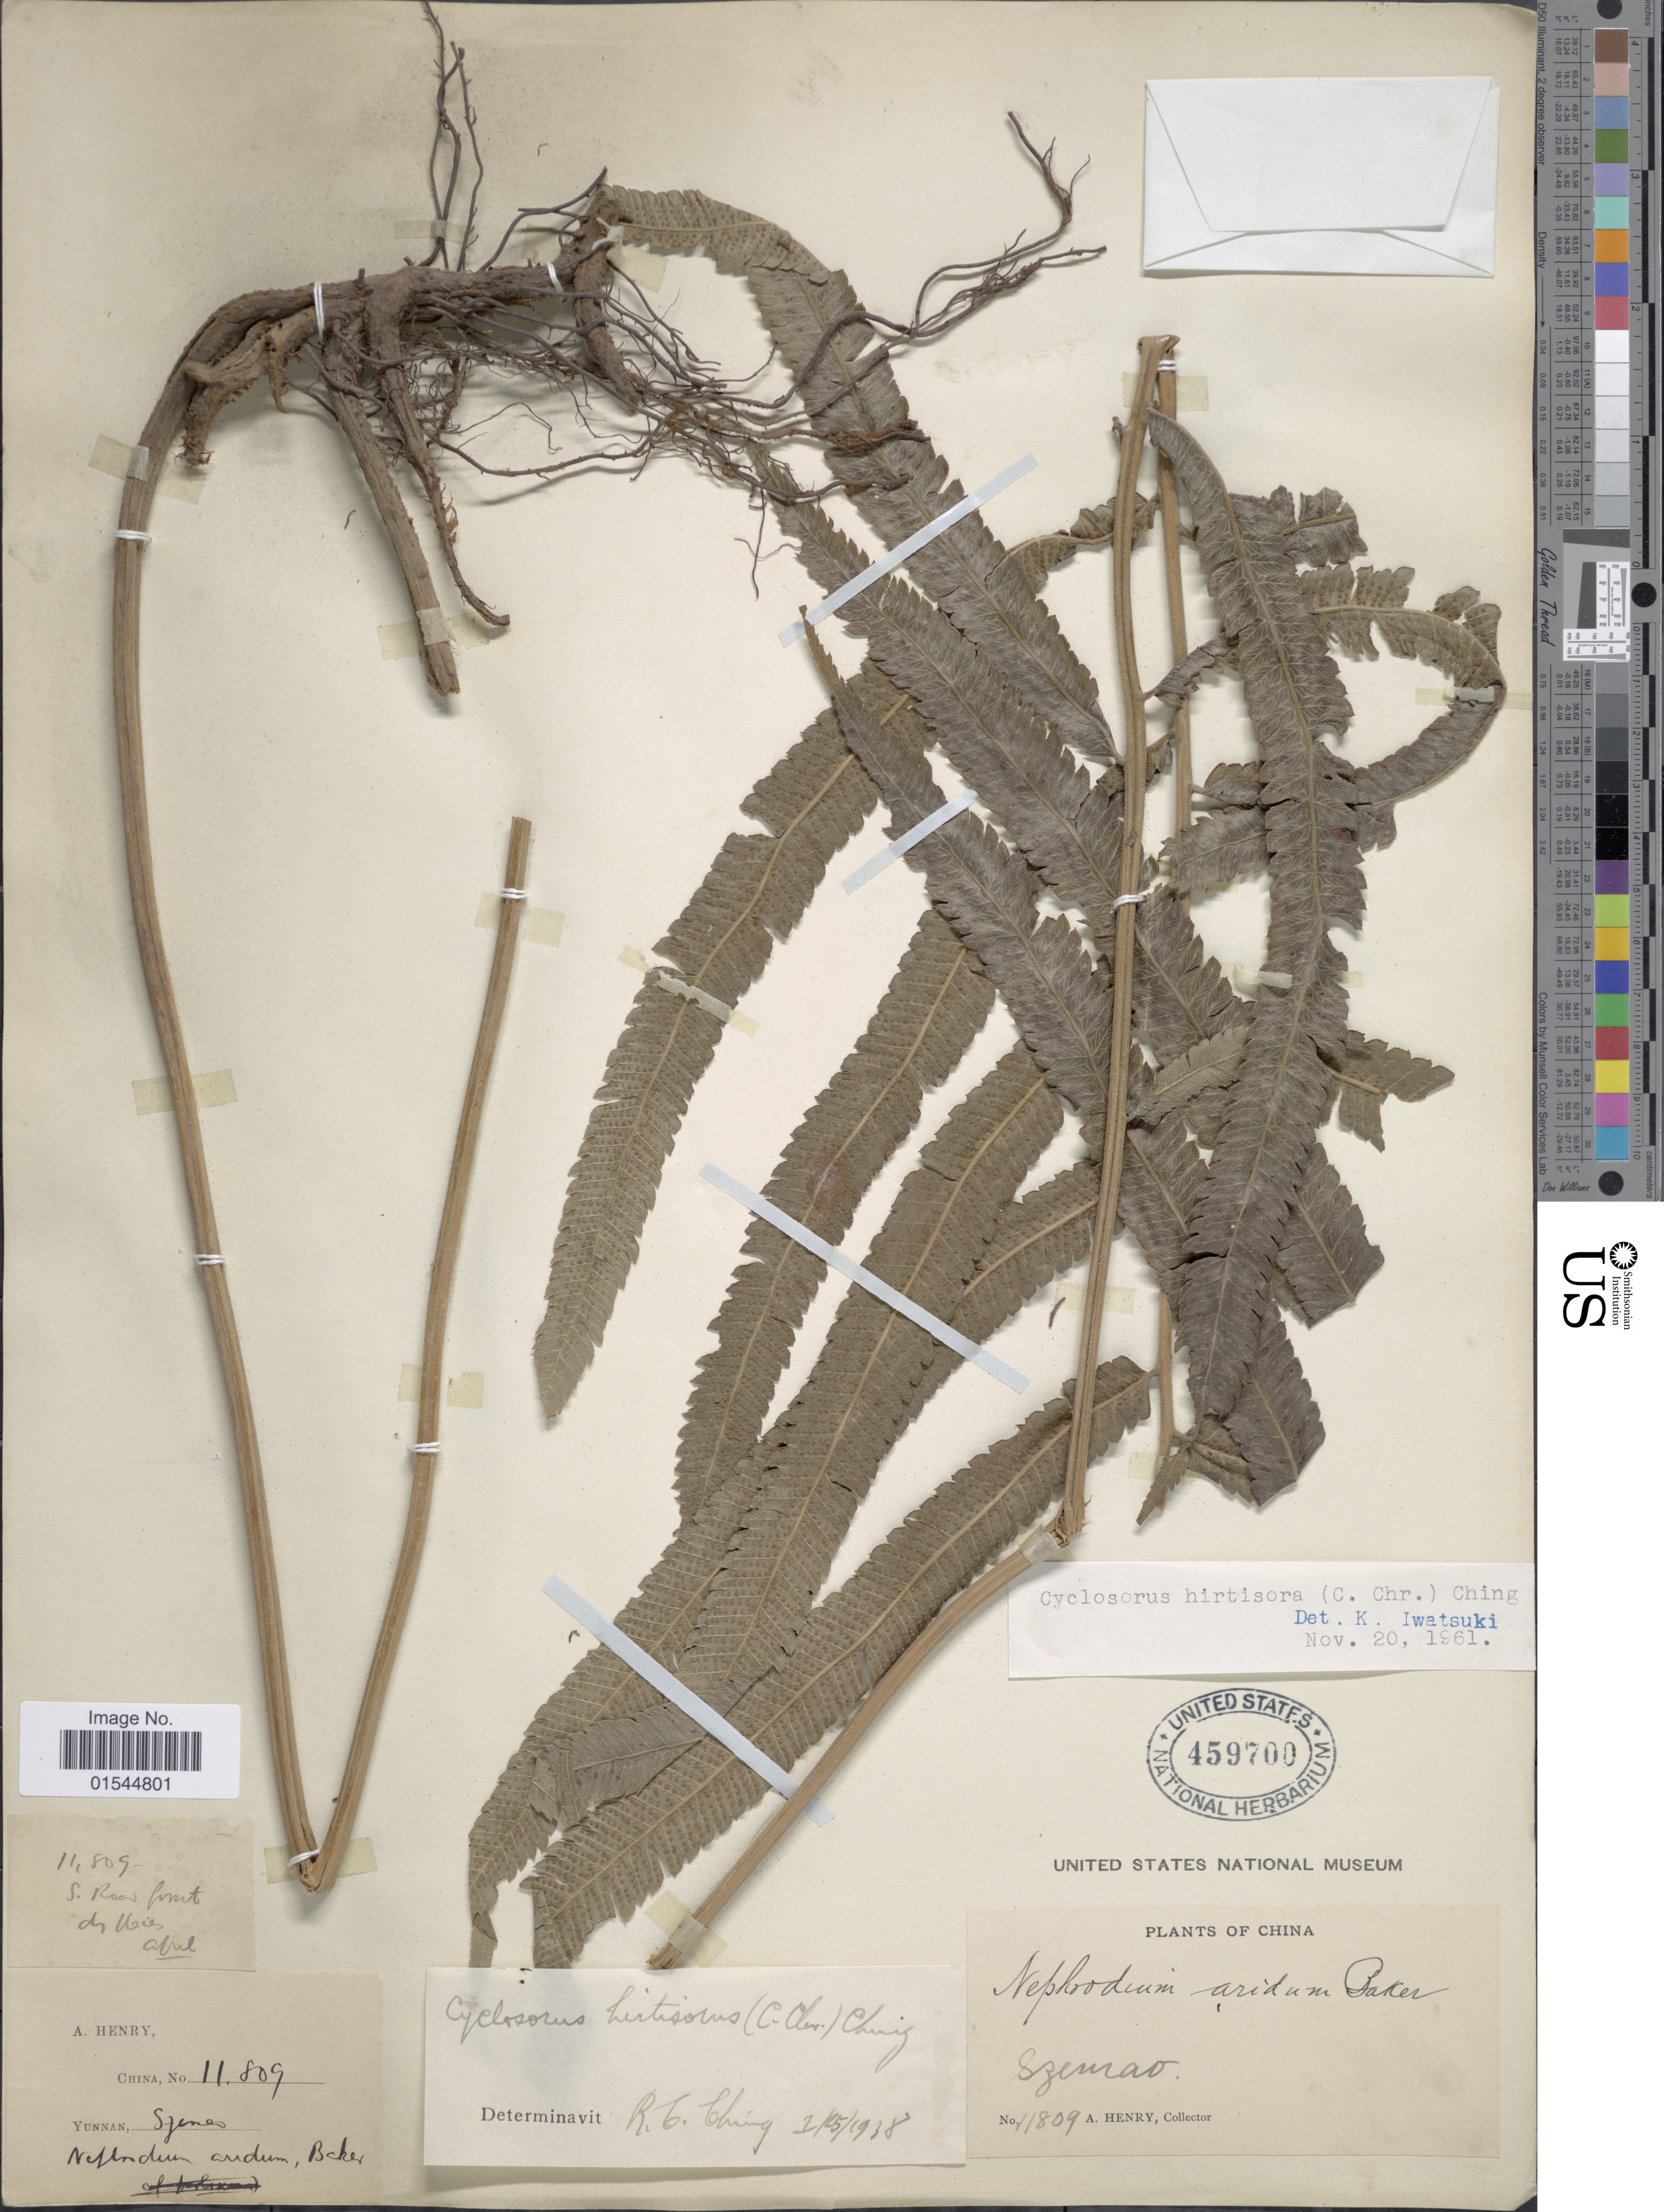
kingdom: Plantae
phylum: Tracheophyta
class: Polypodiopsida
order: Polypodiales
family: Thelypteridaceae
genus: Sphaerostephanos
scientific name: Sphaerostephanos validus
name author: (C. Chr.) Holttum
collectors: A. Henry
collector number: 11809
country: China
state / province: Yunnan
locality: Yunnan, Szemao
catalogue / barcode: US 459700